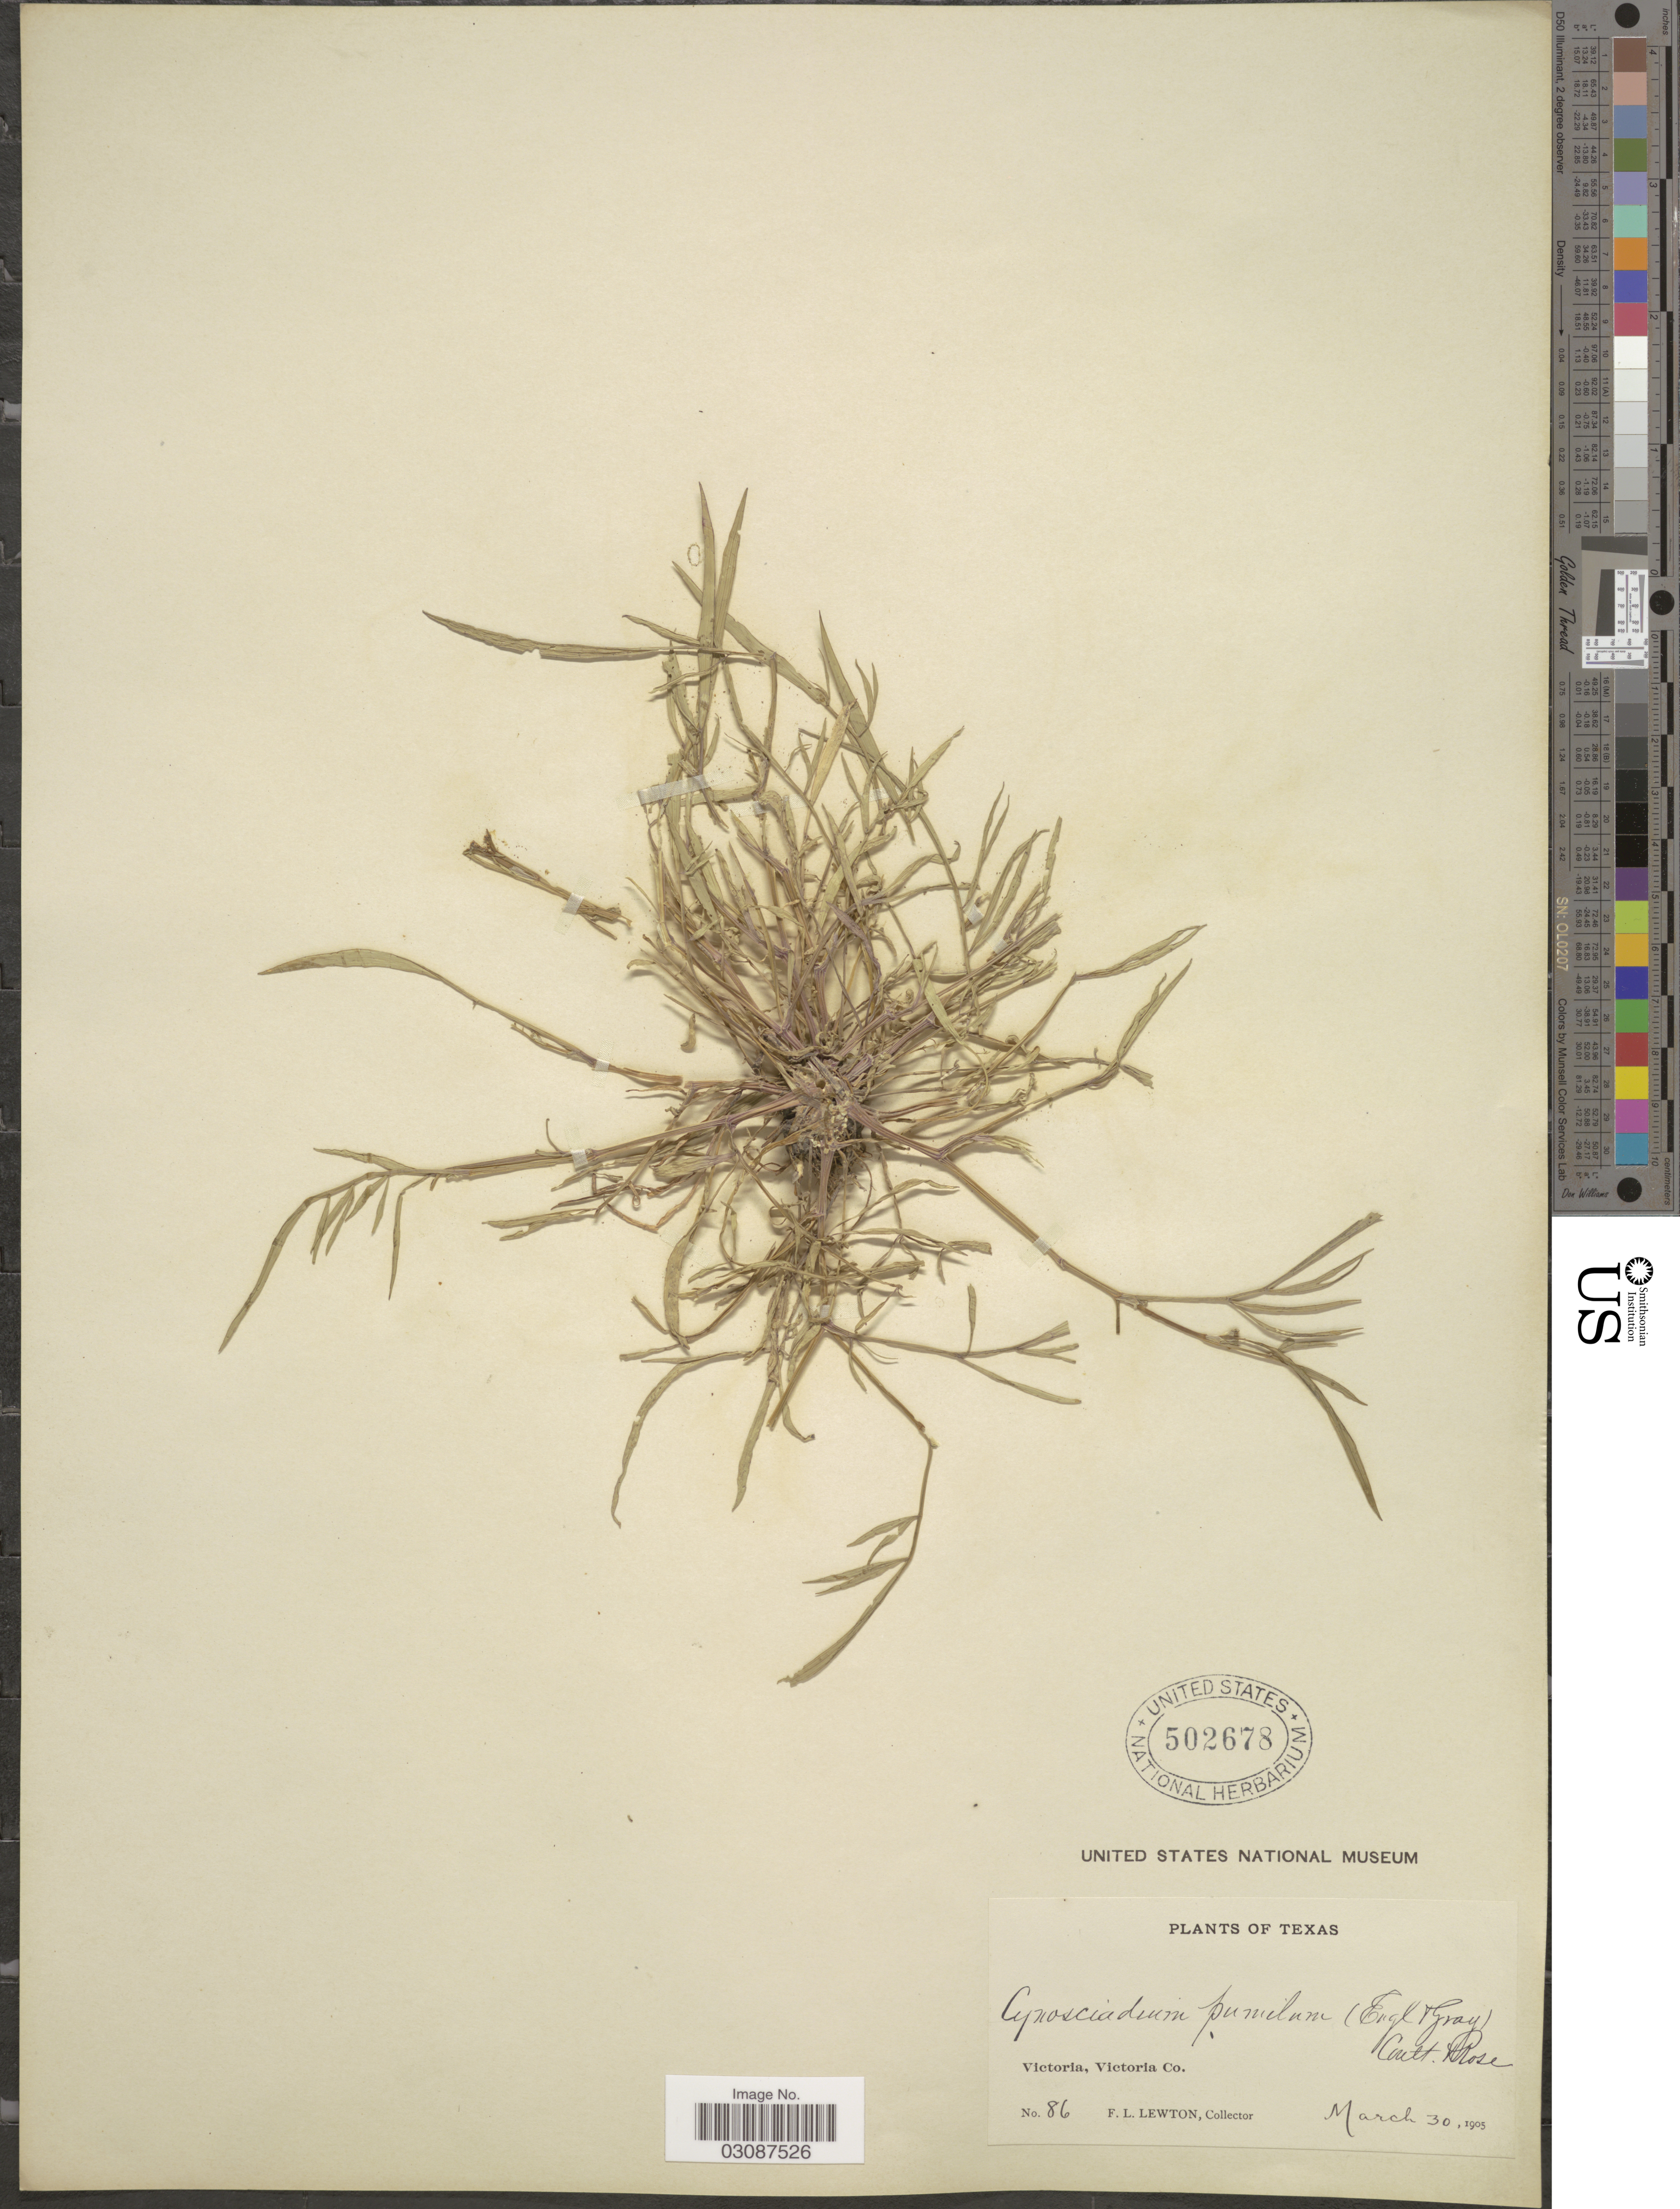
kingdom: Plantae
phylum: Tracheophyta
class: Magnoliopsida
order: Apiales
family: Apiaceae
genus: Limnosciadium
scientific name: Limnosciadium pumilum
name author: (Engelm. & A. Gray) Mathias & Constance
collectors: F. L. Lewton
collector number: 86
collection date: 1905-03-30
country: United States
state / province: Texas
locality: Victoria, Victoria Co.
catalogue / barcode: US 502678